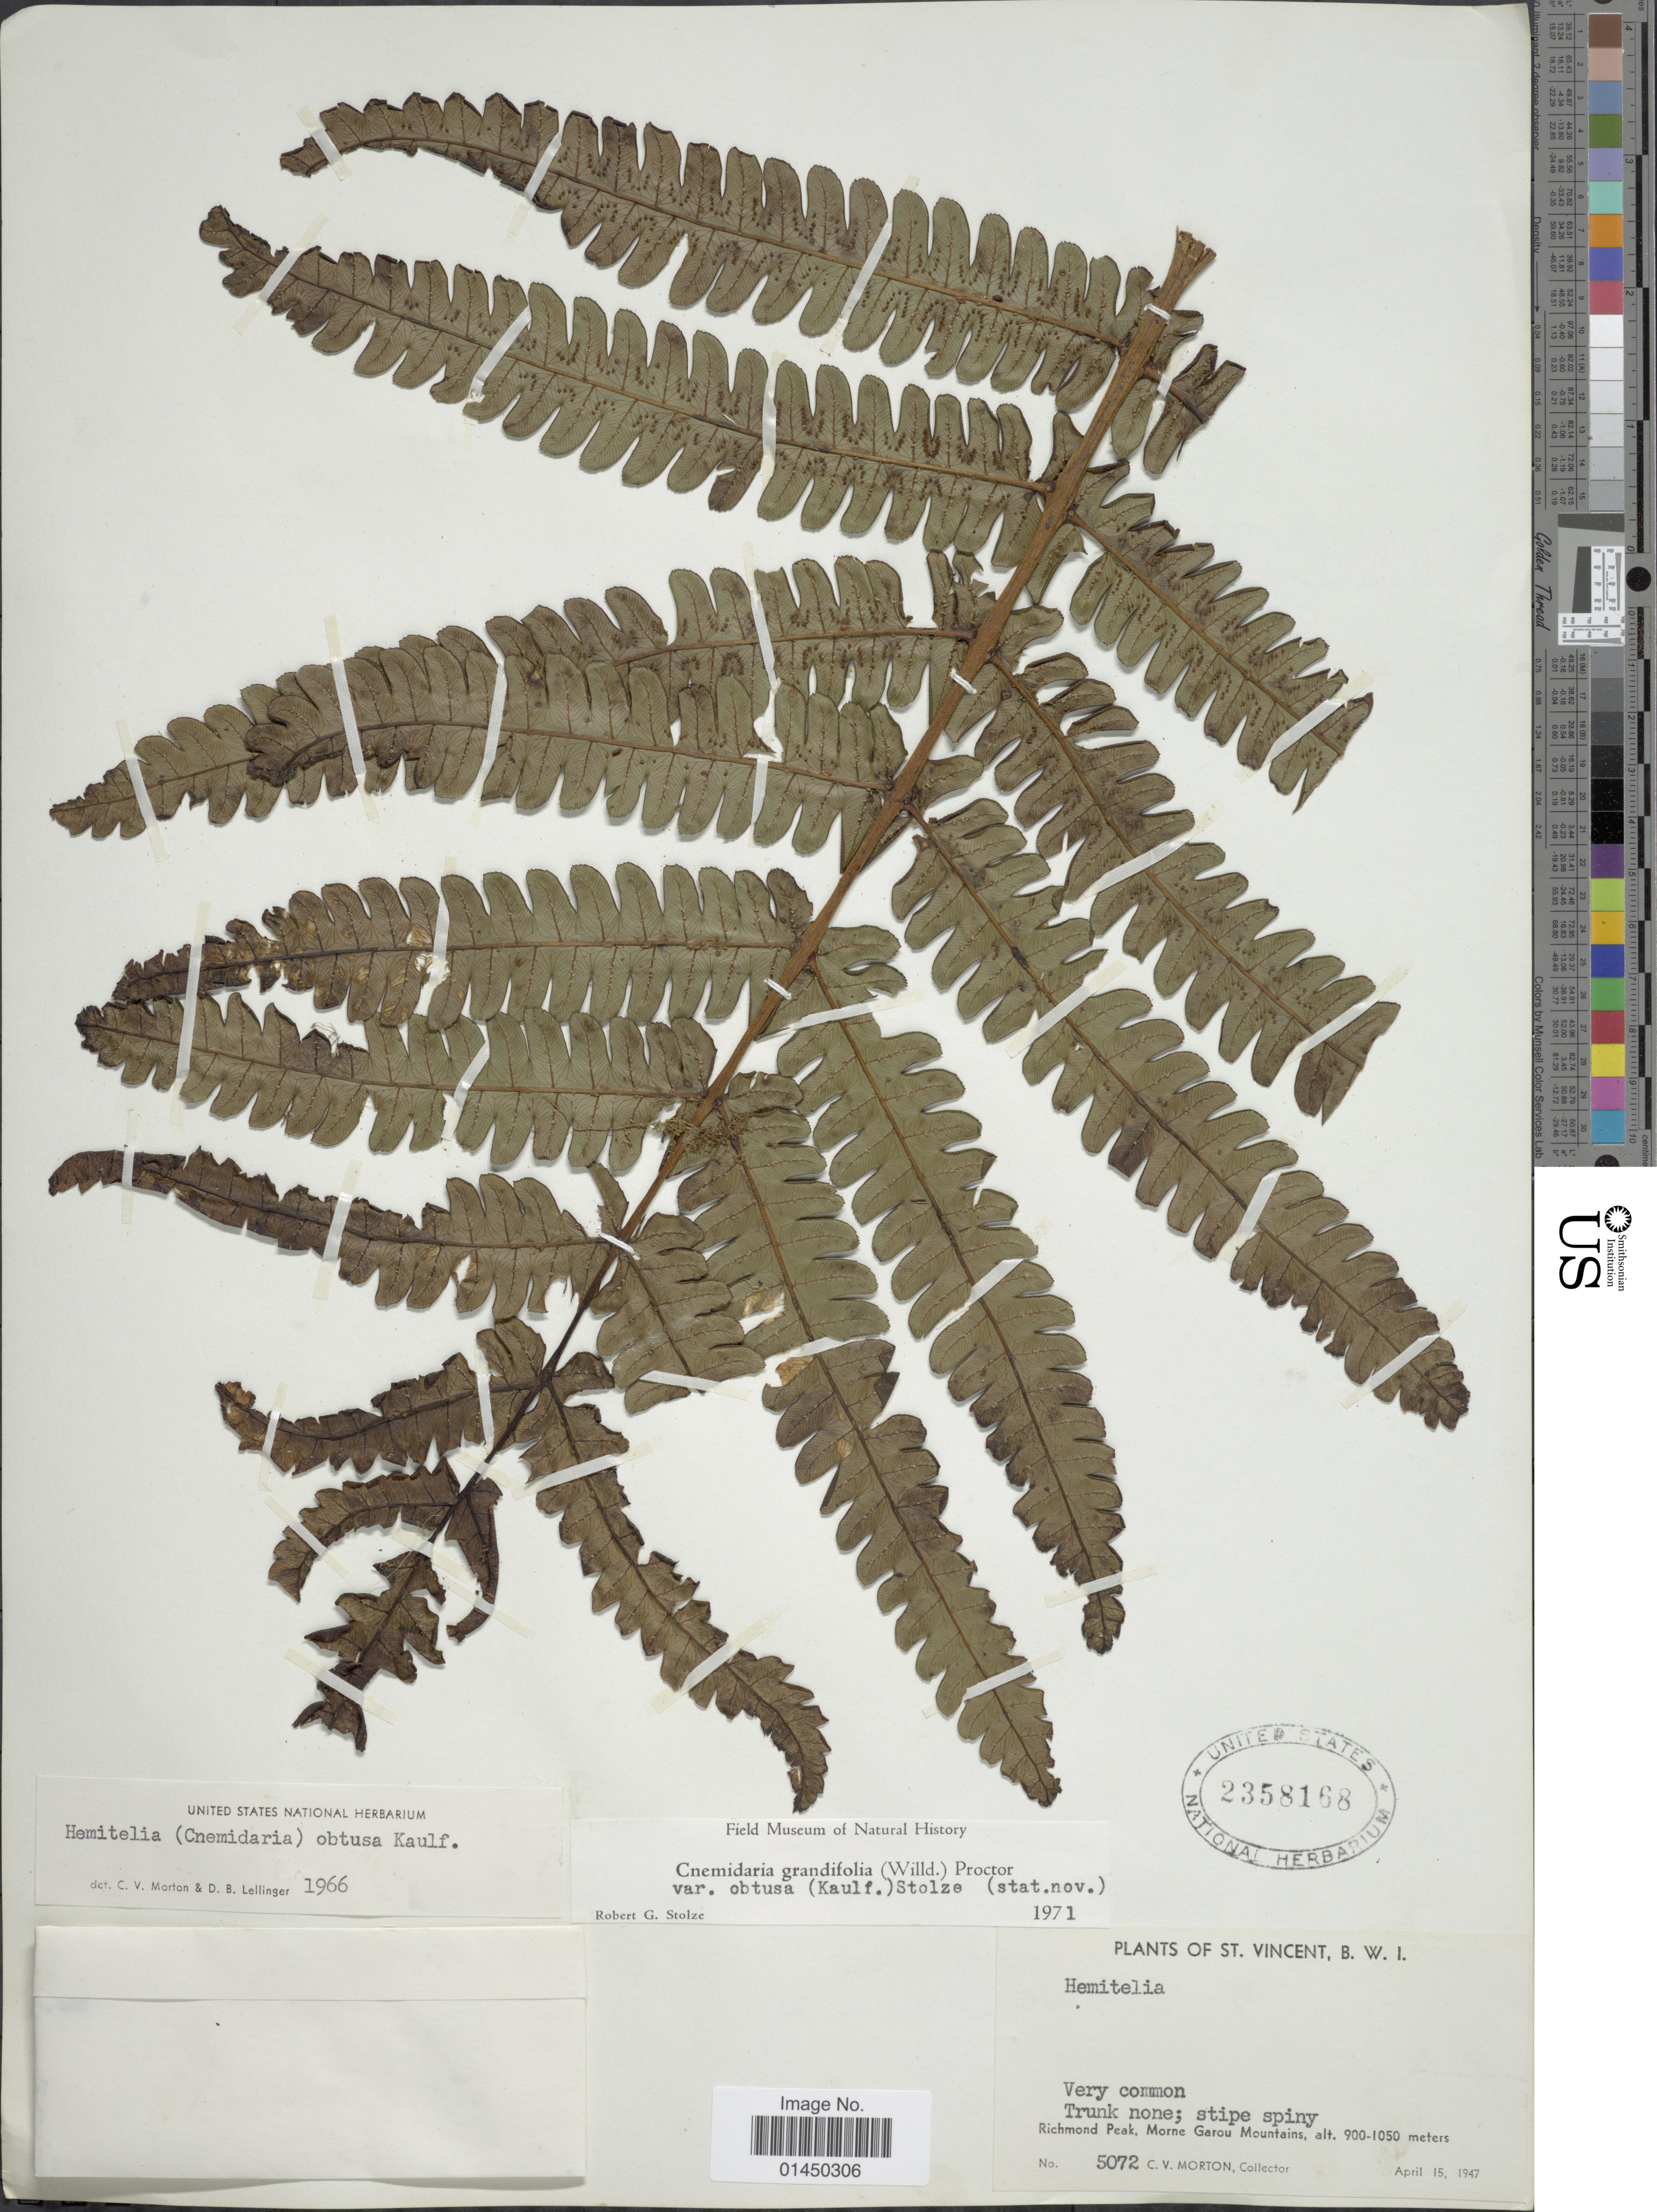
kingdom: Plantae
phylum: Tracheophyta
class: Polypodiopsida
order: Cyatheales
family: Cyatheaceae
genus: Cyathea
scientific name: Cyathea grandifolia var. obtusa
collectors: C. V. Morton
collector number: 5072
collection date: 1947-04-15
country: St. Vincent - Grenadines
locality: St. Vincent, Richmond Peak, Morne Garou Mountains.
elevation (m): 900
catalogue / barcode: US 2358168